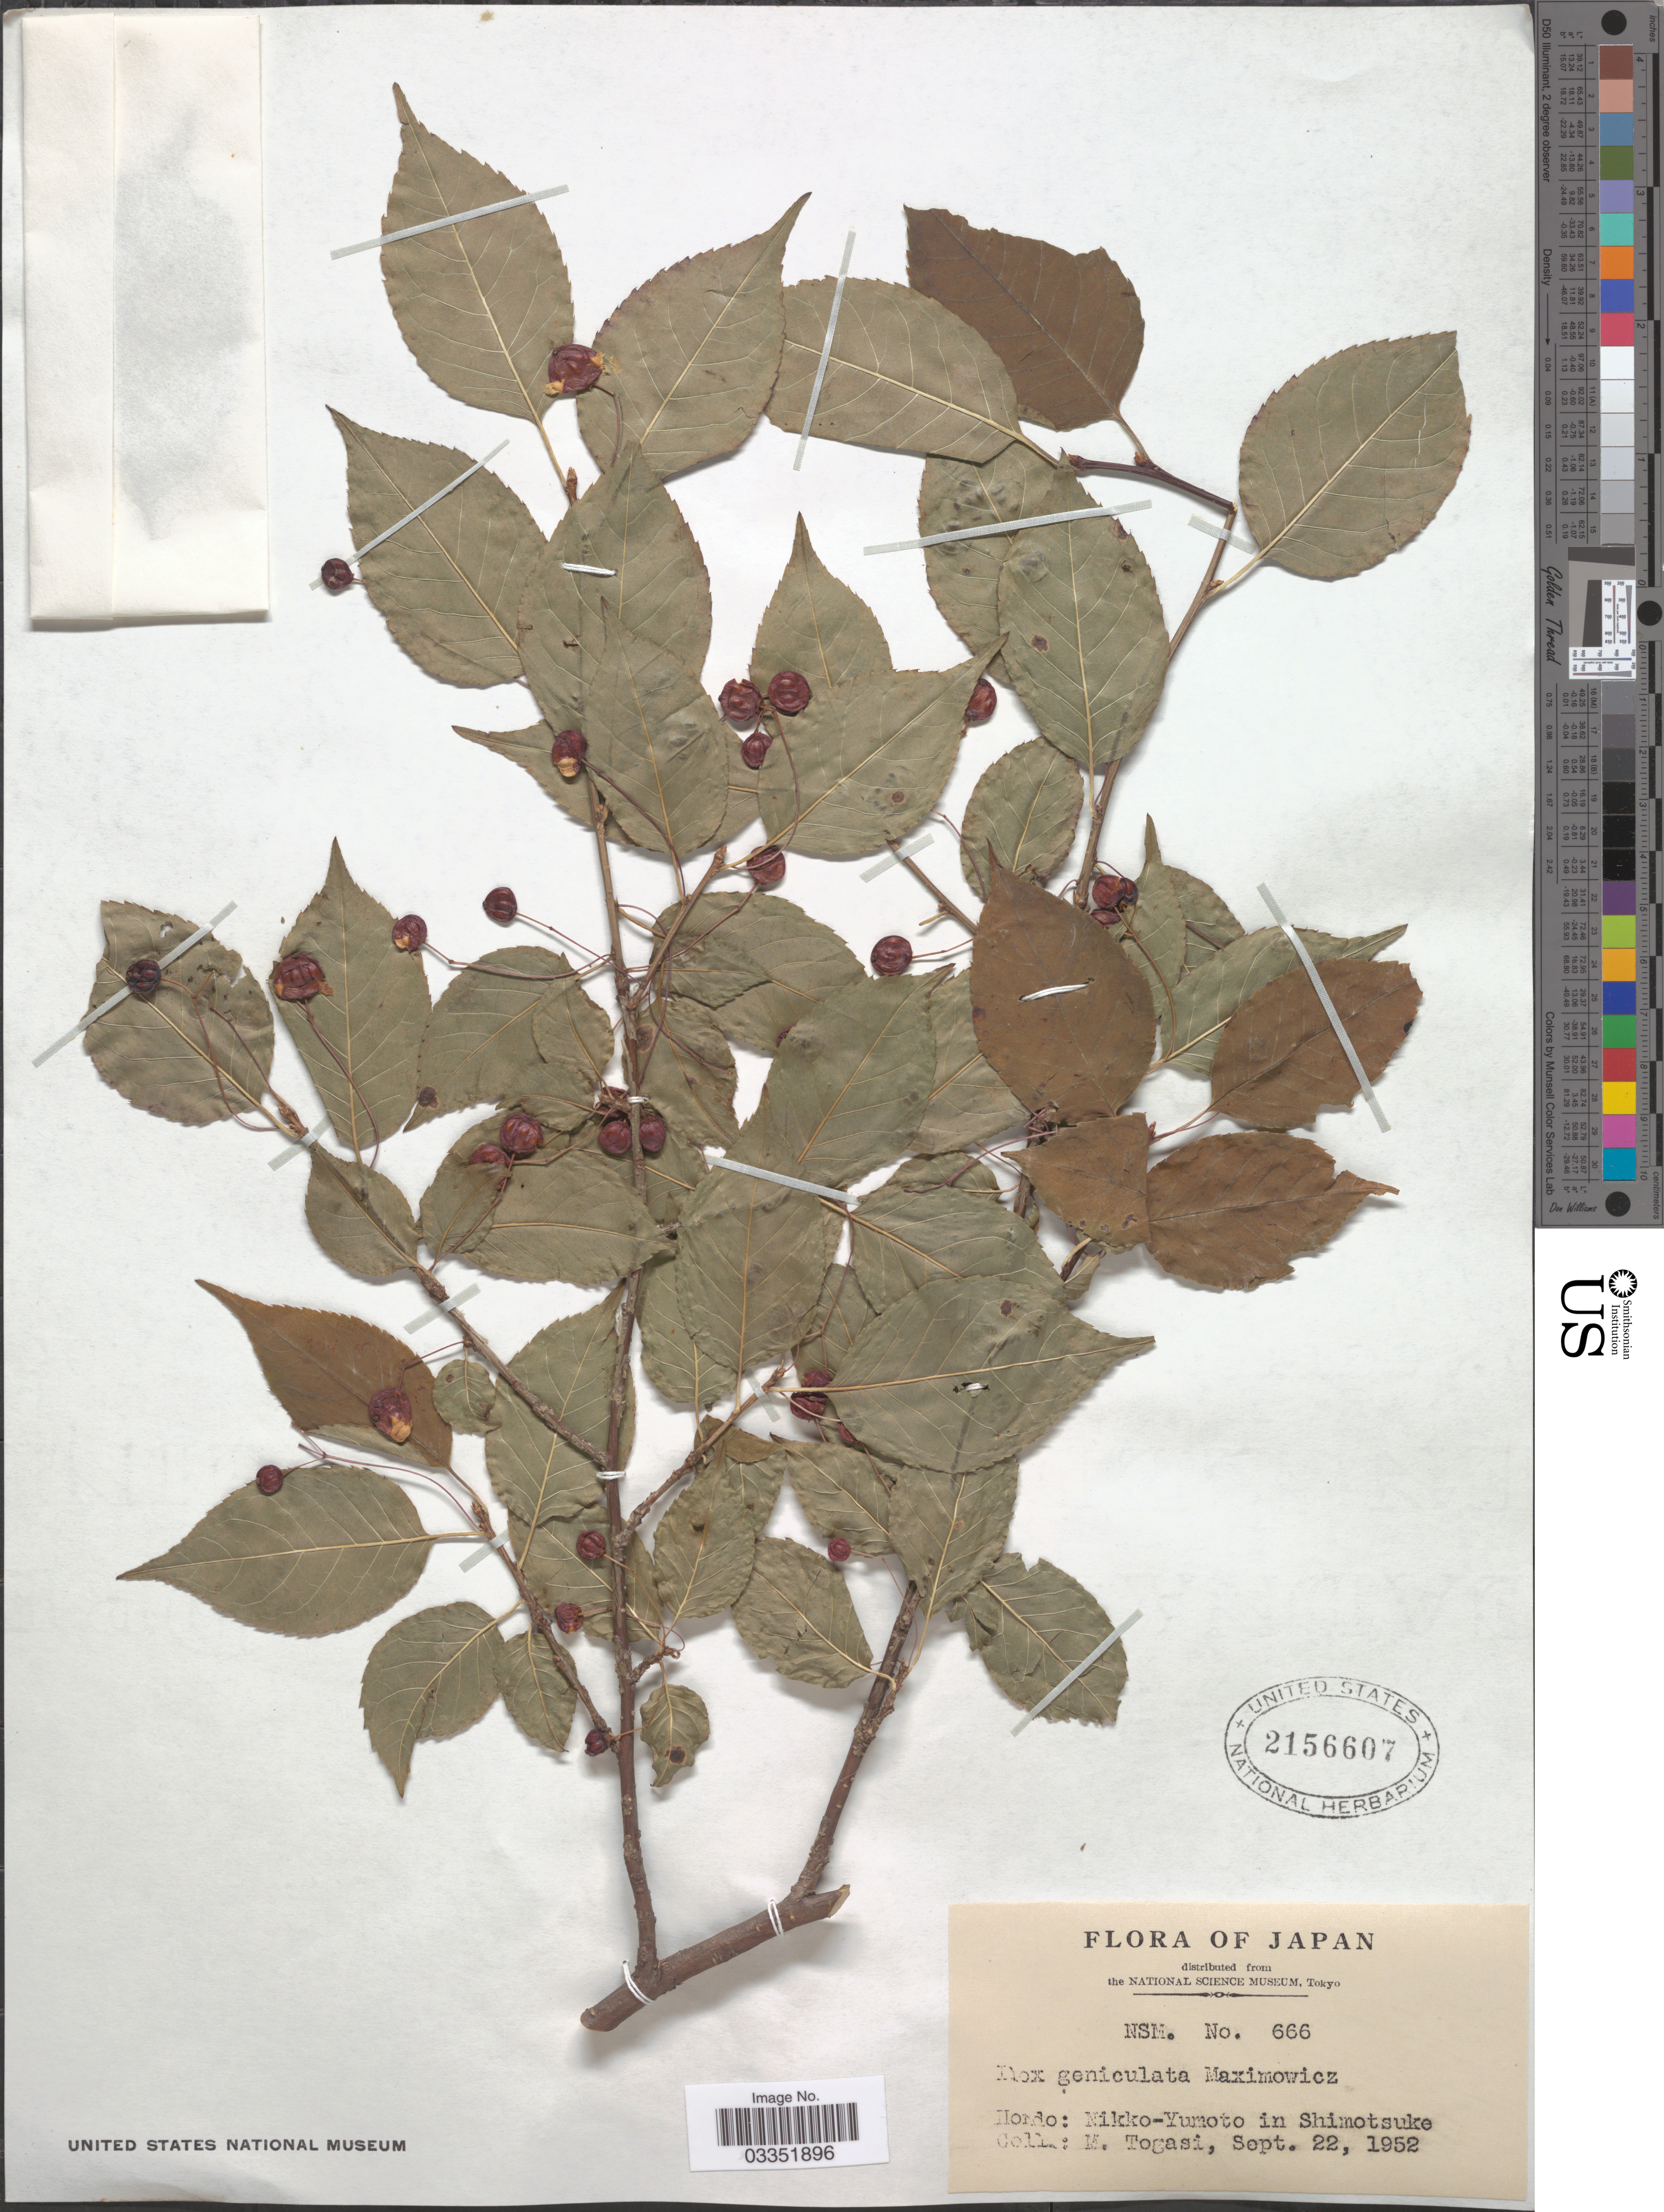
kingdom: Plantae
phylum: Tracheophyta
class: Magnoliopsida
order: Aquifoliales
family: Aquifoliaceae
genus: Ilex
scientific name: Ilex geniculata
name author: Maxim.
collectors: M. Togasi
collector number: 666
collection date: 1952-09-22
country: Japan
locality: Hondo: Nikko-Yumoto in Shimotsuke.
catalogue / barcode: US 2156607